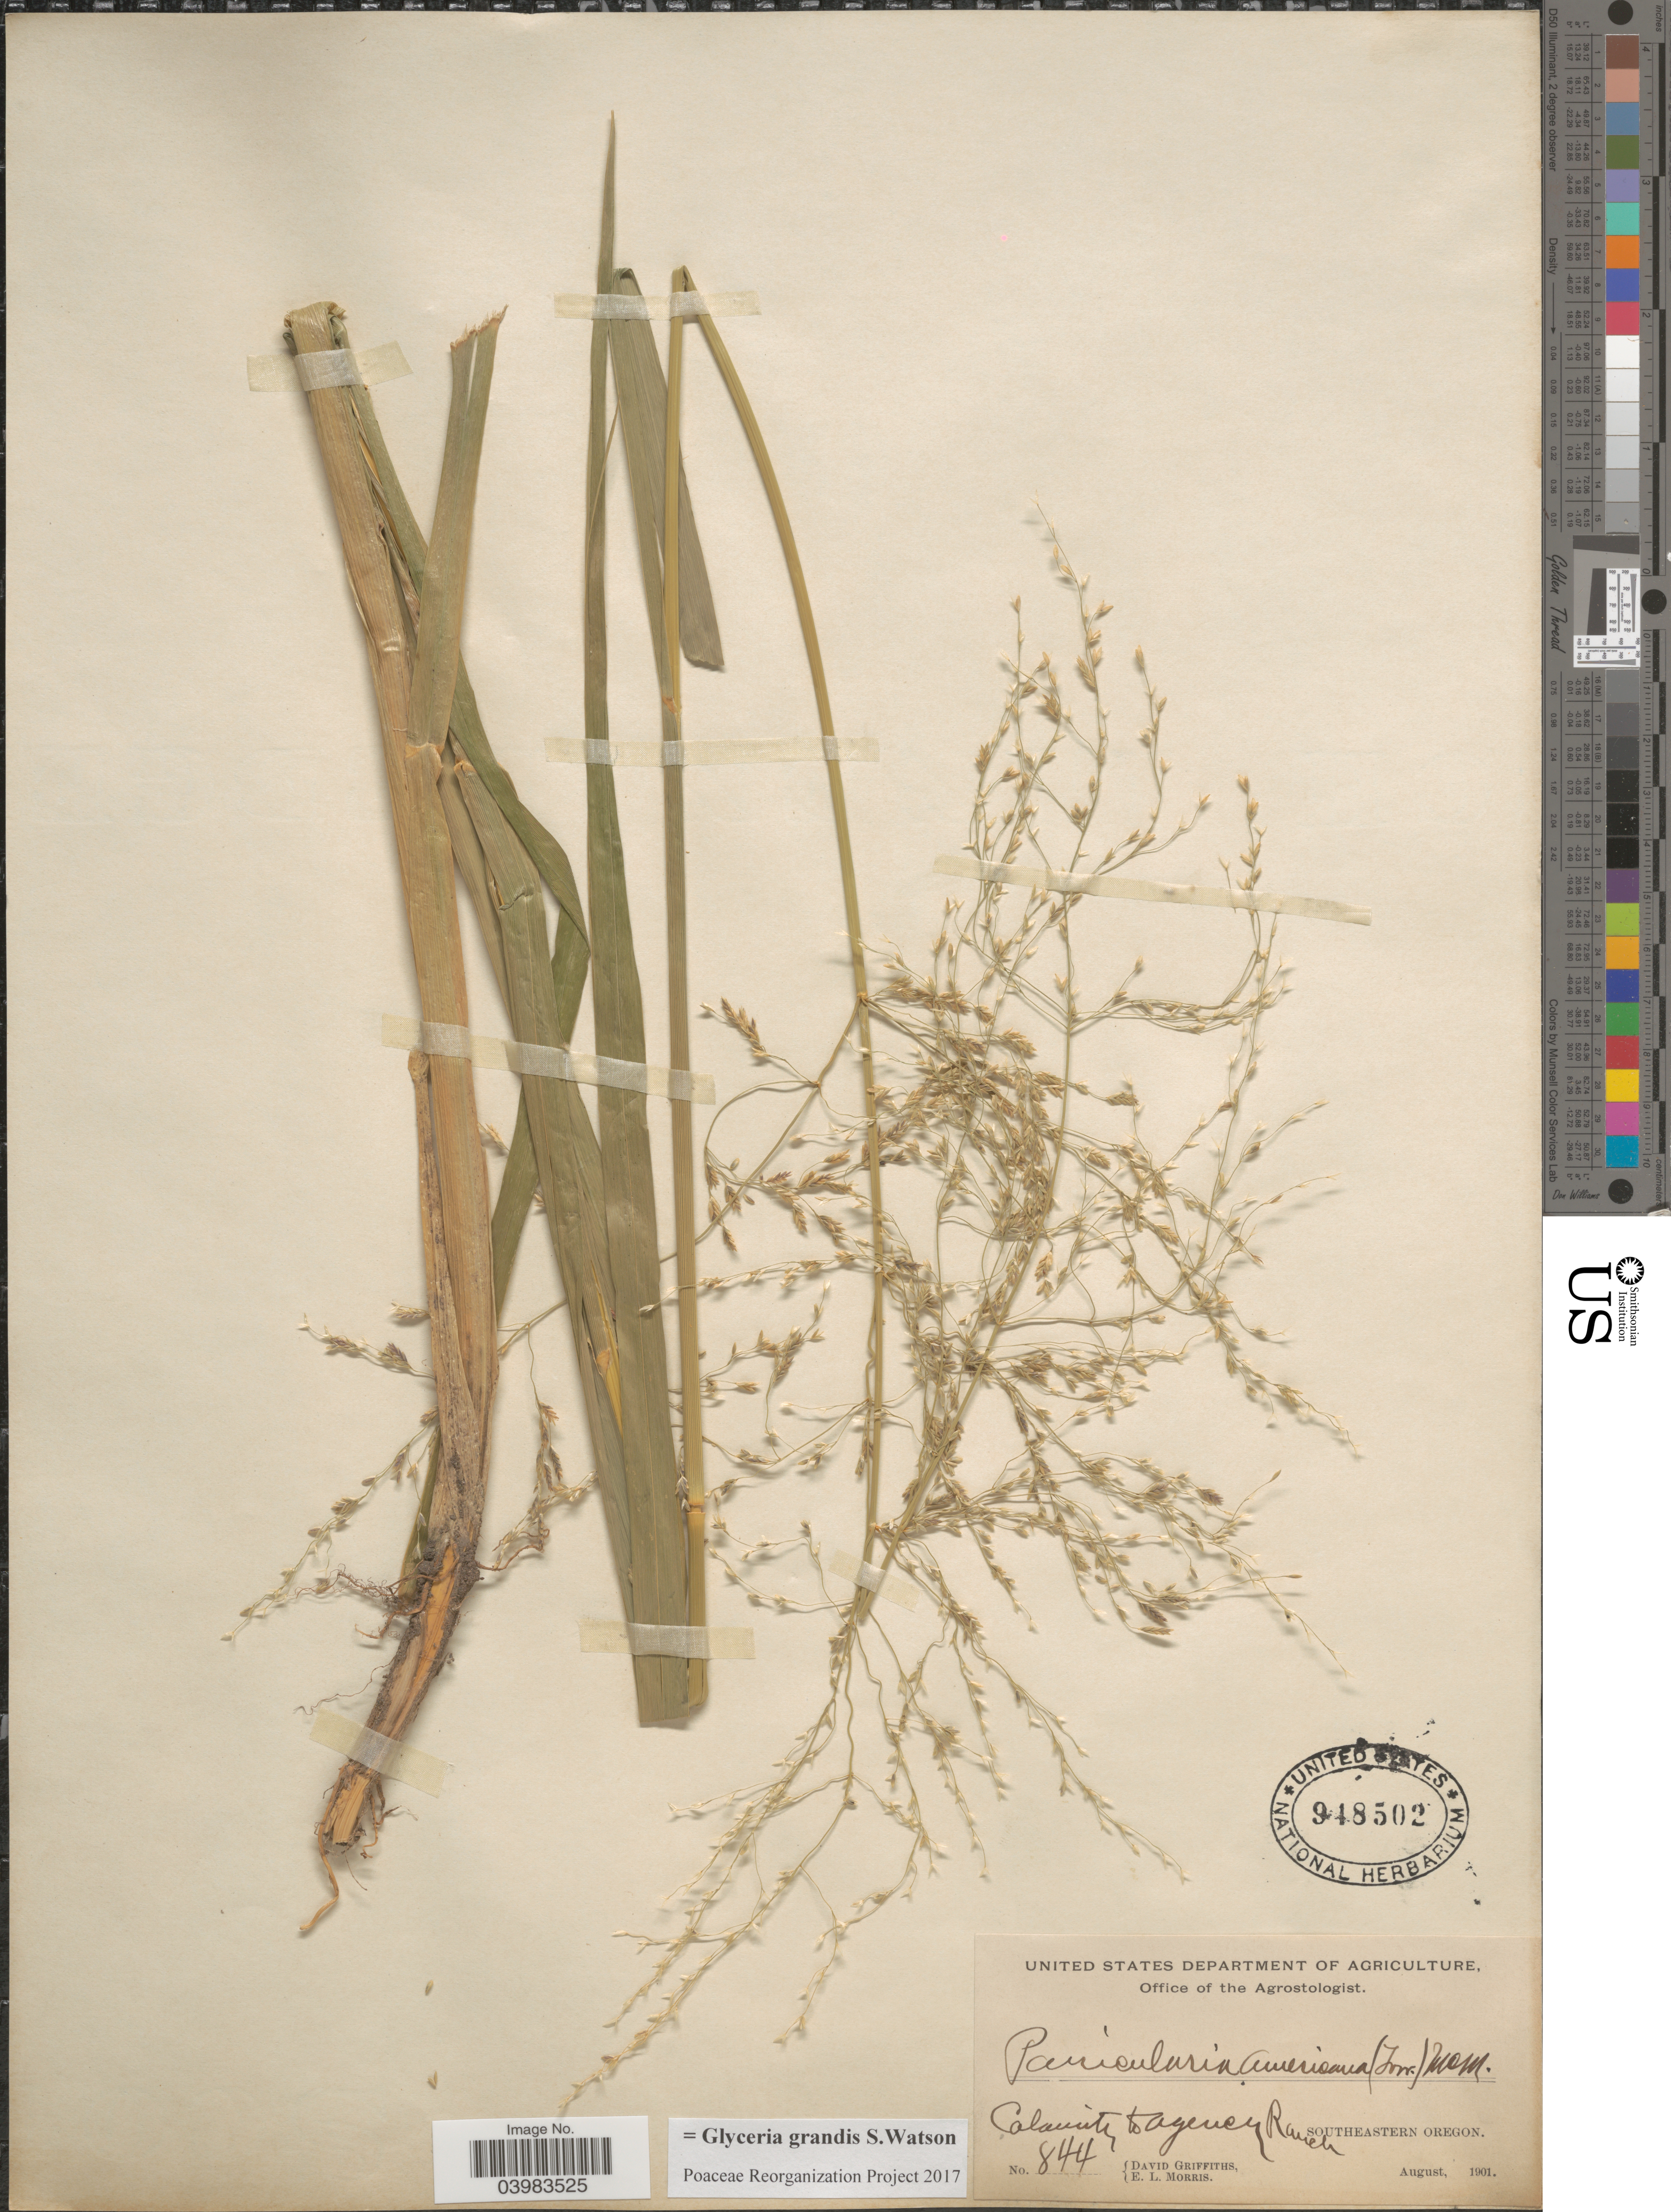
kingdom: Plantae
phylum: Tracheophyta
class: Liliopsida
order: Poales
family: Poaceae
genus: Glyceria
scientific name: Glyceria grandis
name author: S. Watson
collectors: D. Griffiths & E. Morris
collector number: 844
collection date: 1901-08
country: United States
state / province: Oregon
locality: Calamity to Agency Ranch. Southeastern Oregon.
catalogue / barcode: US 948502